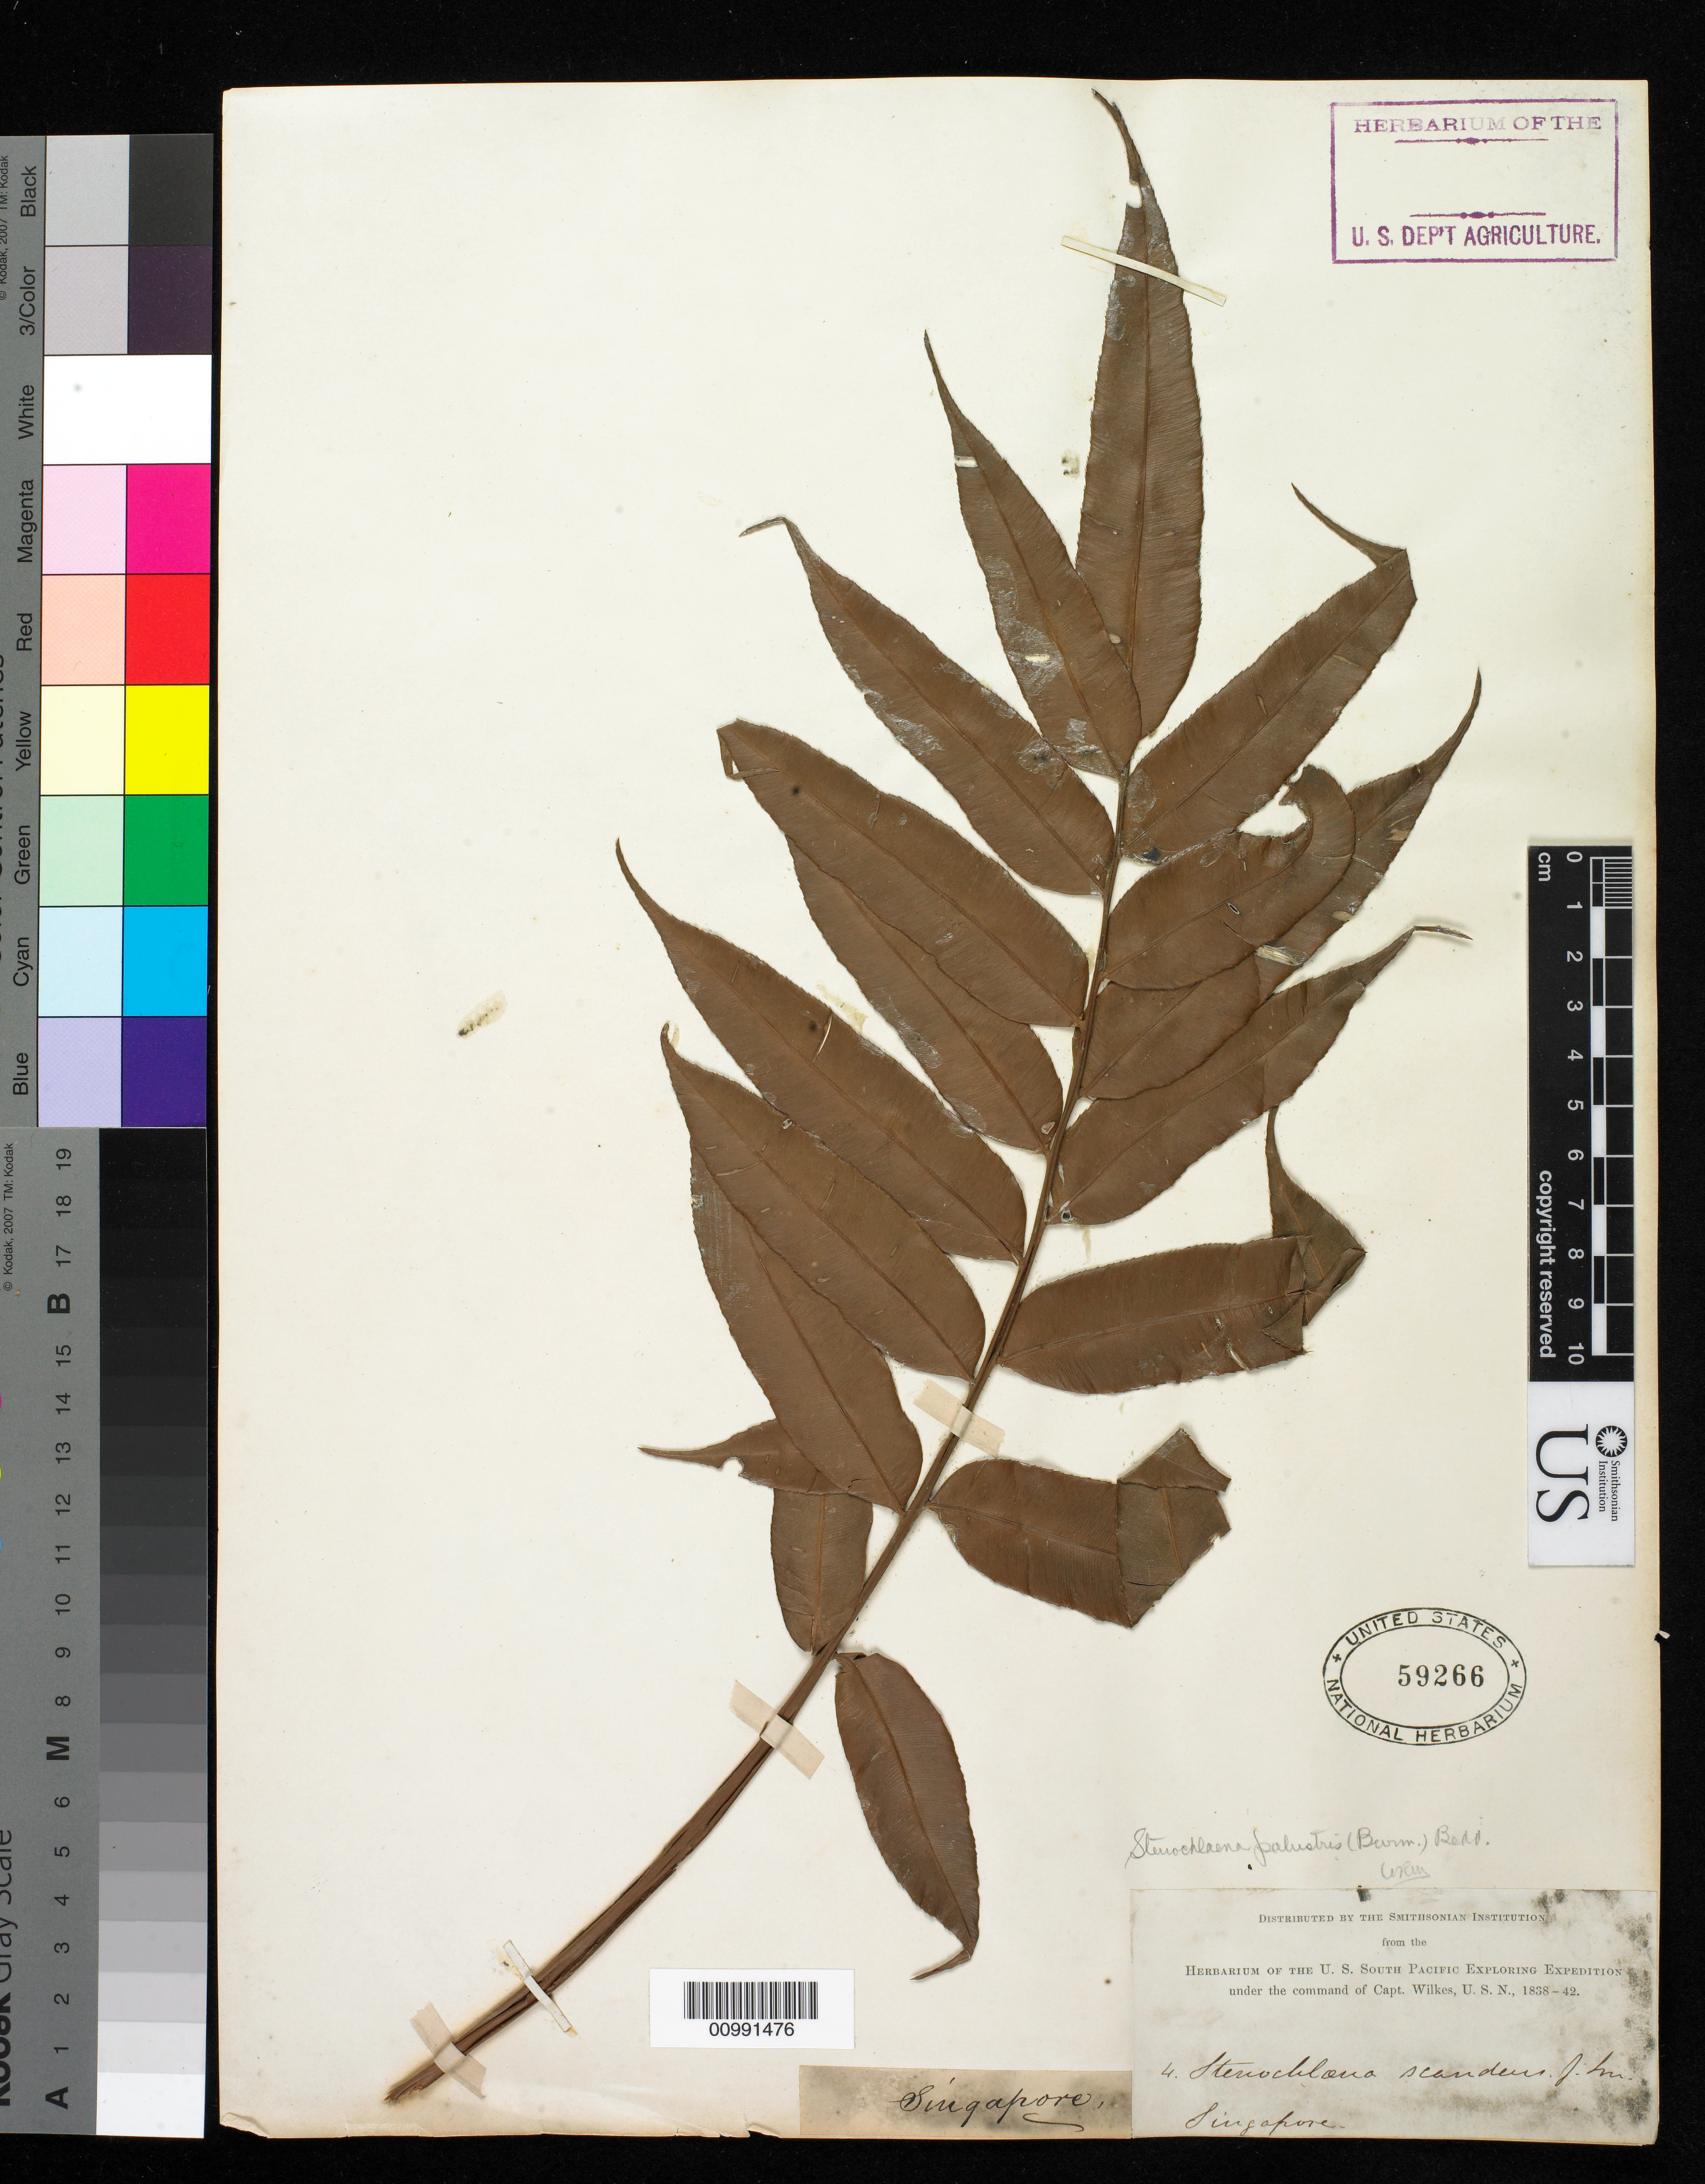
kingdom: Plantae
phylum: Tracheophyta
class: Polypodiopsida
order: Polypodiales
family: Blechnaceae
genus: Stenochlaena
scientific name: Stenochlaena palustris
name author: (Burm. f.) Bedd.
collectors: Wilkes Explor. Exped.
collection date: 1838/1842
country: Singapore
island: Singapore Island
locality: Singapore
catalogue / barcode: US 59266